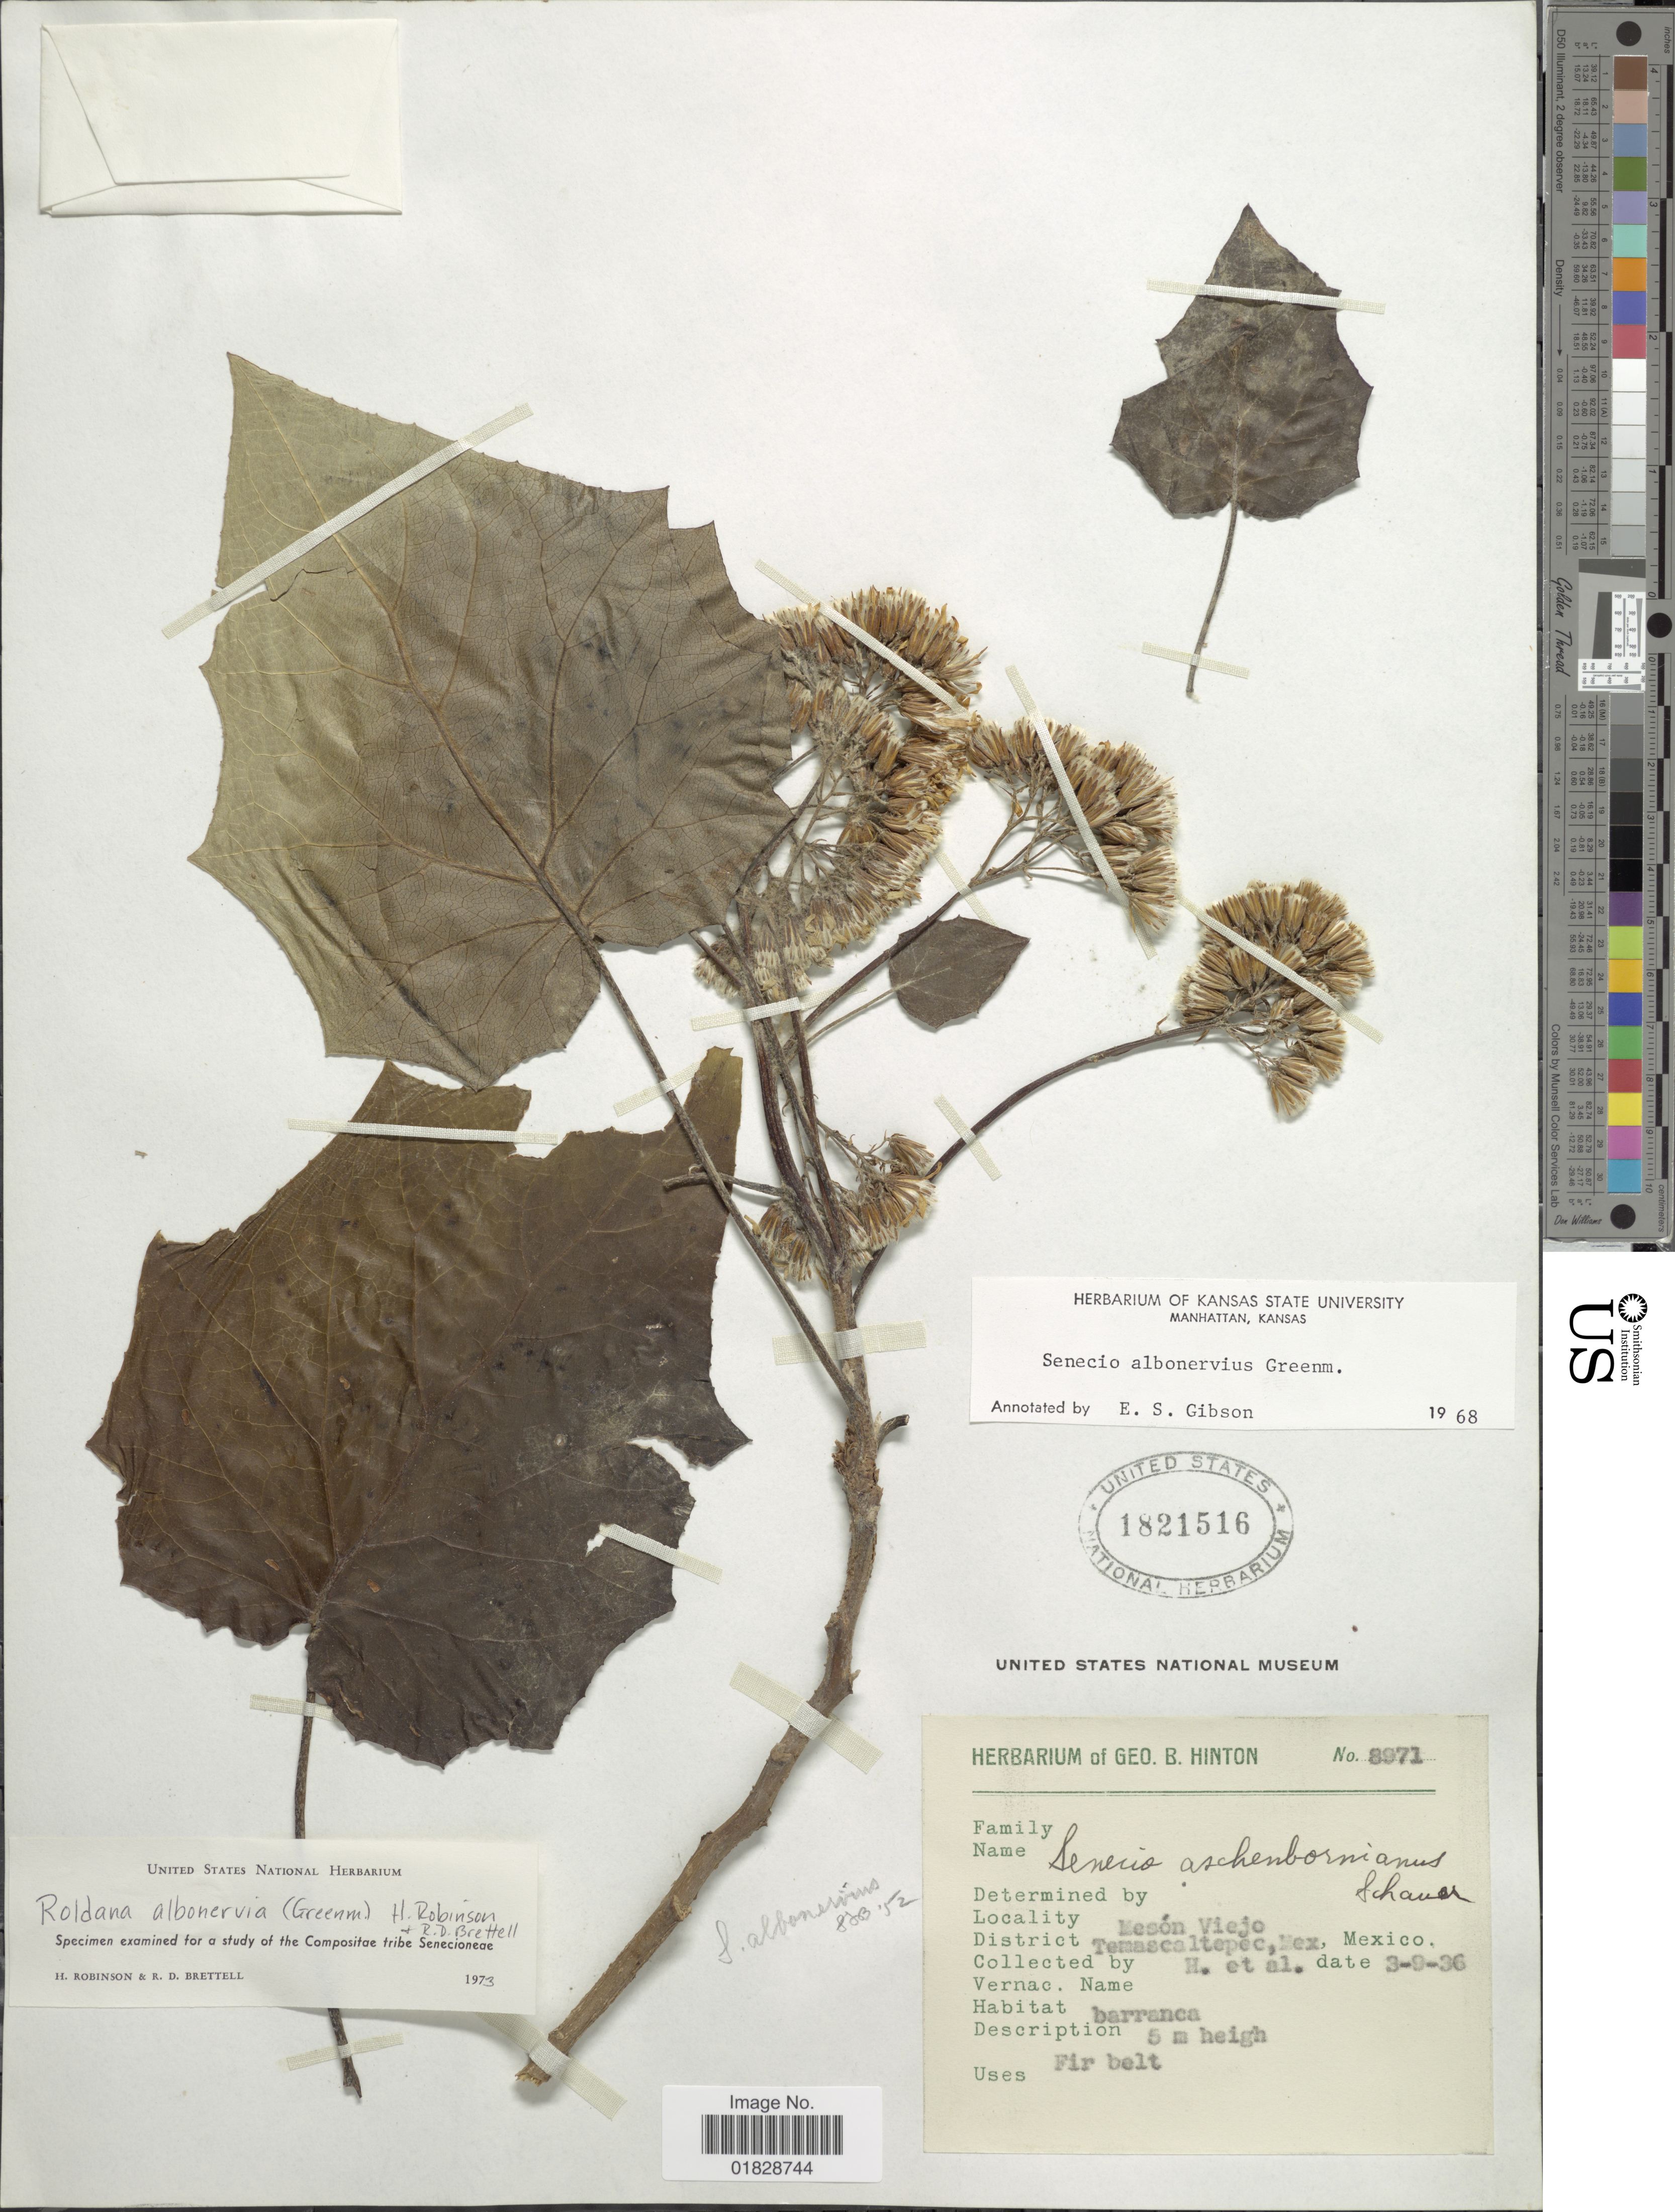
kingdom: Plantae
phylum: Tracheophyta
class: Magnoliopsida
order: Asterales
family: Asteraceae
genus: Roldana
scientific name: Roldana albonervia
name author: (Greenm.) H. Rob. & Brettell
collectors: G. B. Hinton & et al.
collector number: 8971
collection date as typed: Transcribed d/m/y: 9/3/36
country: Mexico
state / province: México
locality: Mesón Viejo. District Temascaltepec, Mex., Mexico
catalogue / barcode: US 1821516